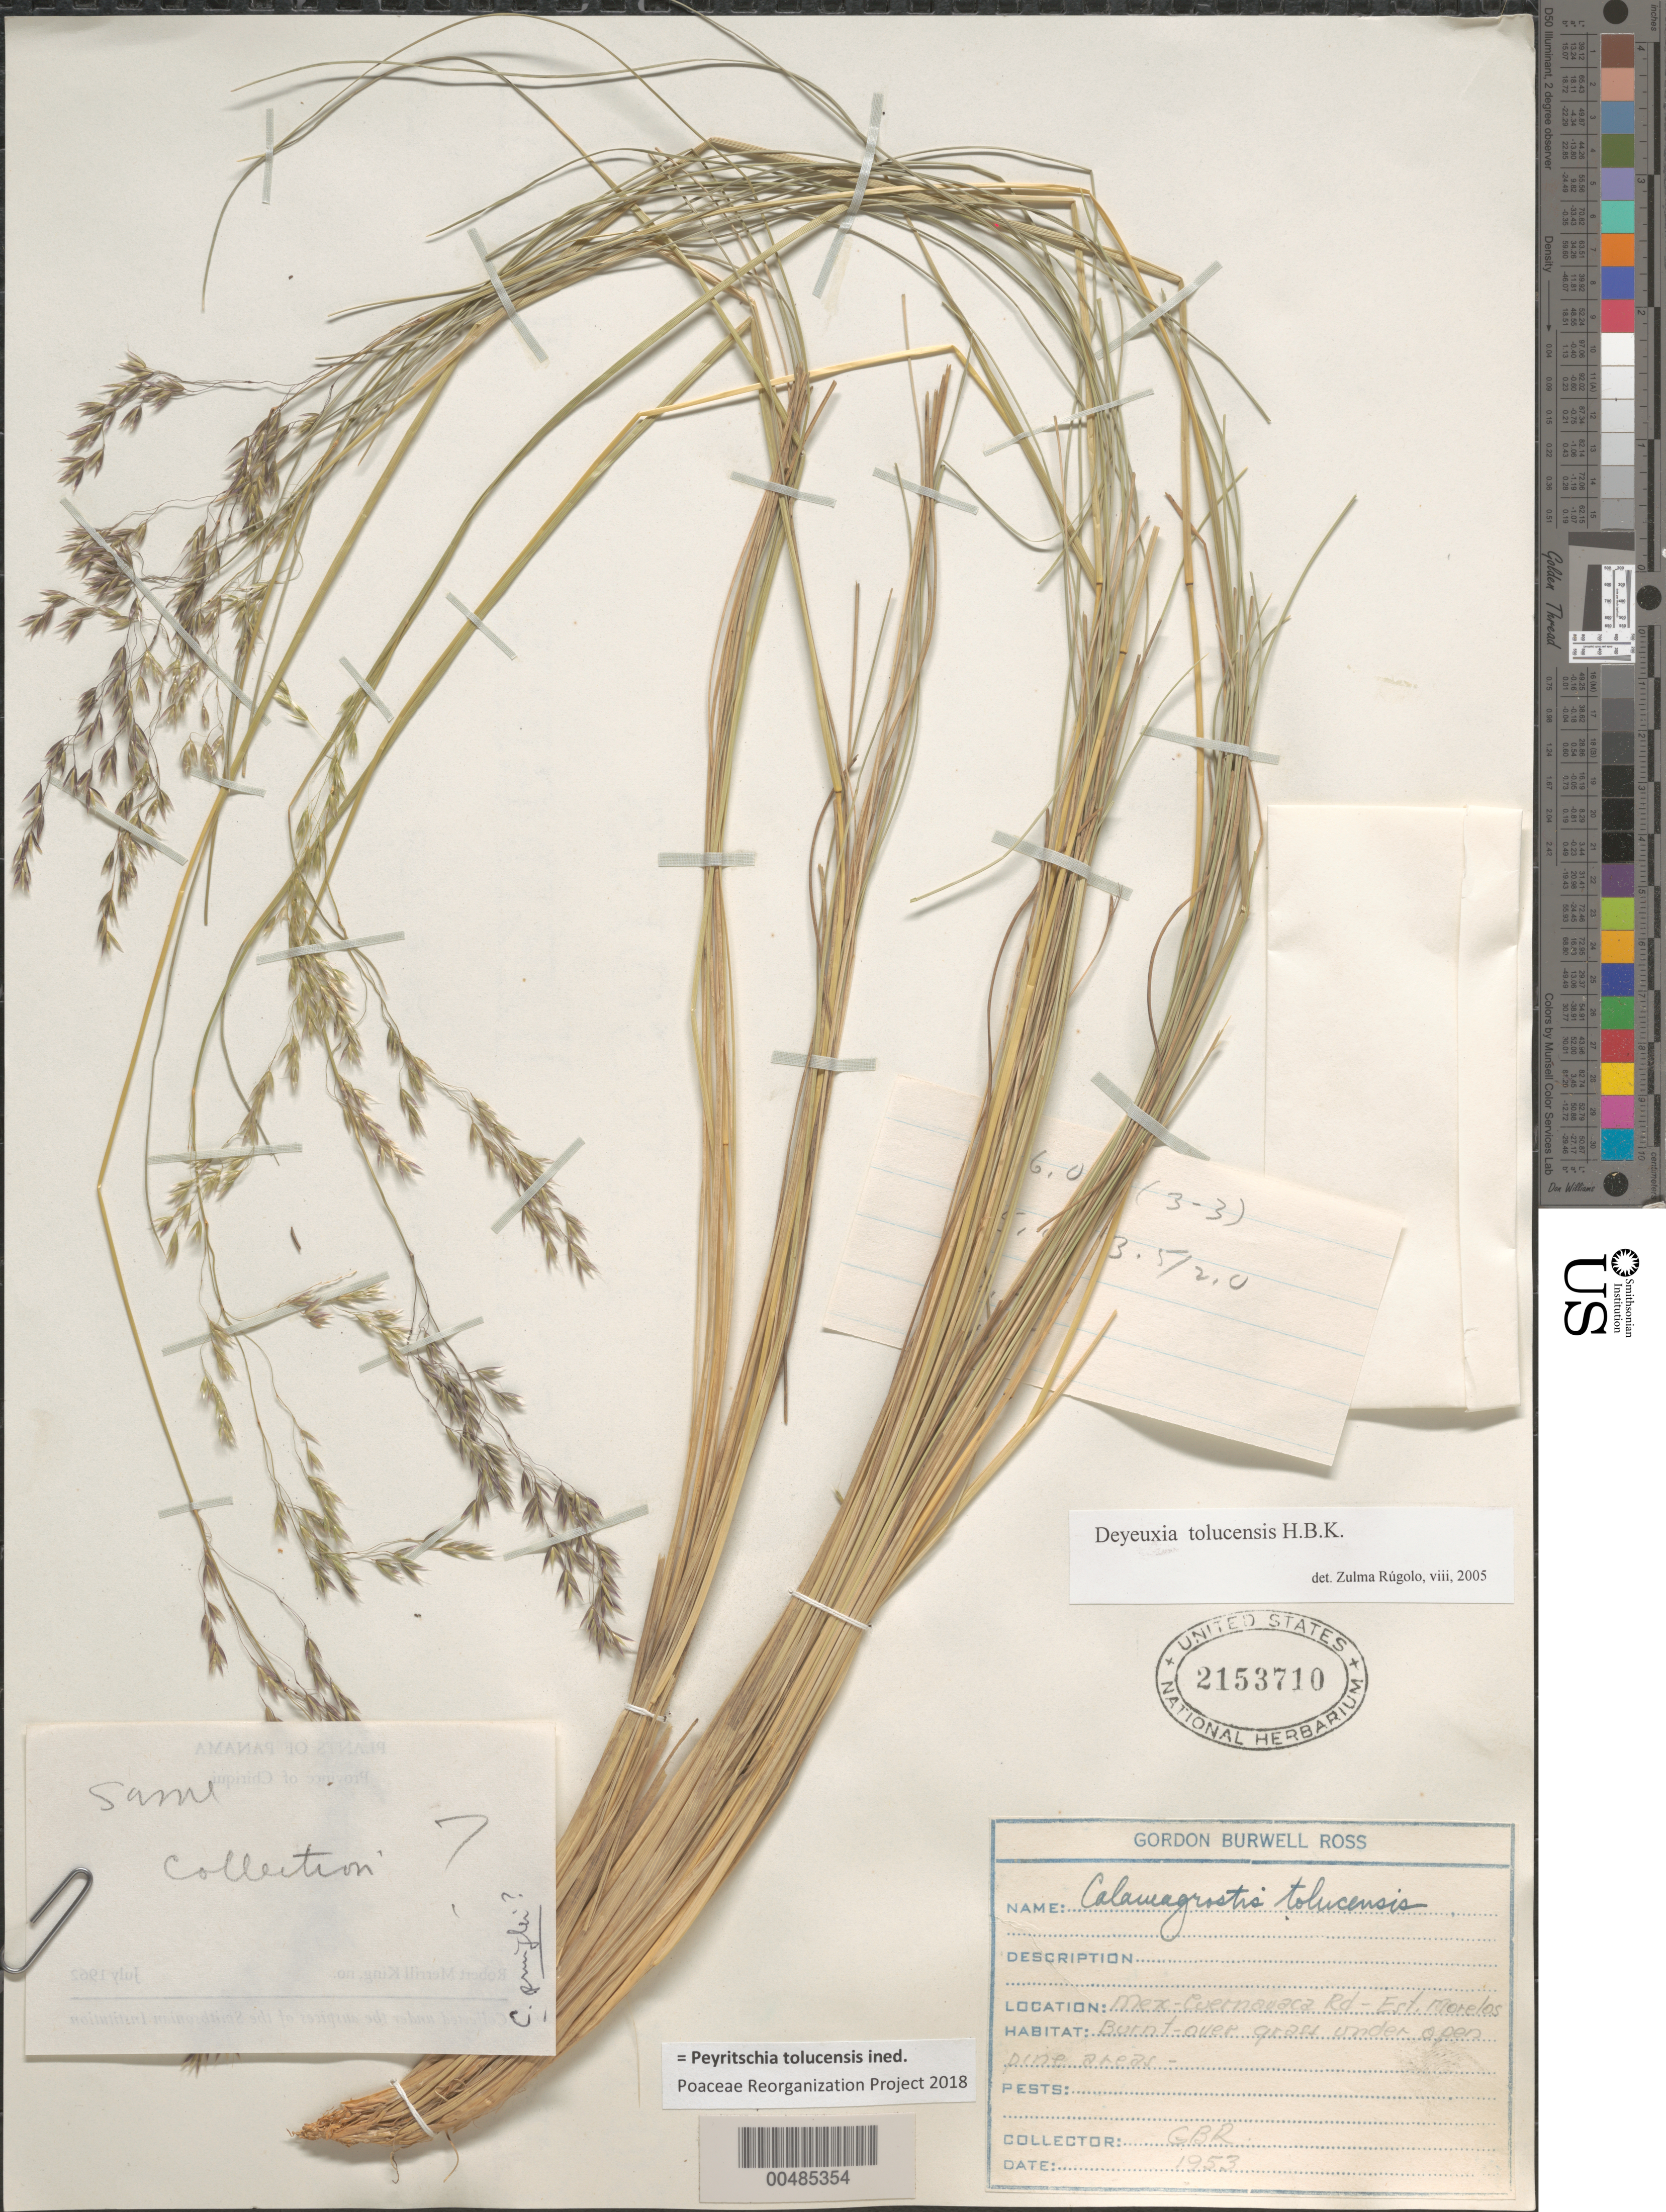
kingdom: Plantae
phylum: Tracheophyta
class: Liliopsida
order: Poales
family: Poaceae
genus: Peyritschia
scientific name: Peyritschia tolucensis ined.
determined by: Poaceae Reorganization Project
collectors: G. B. Ross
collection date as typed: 1953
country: Mexico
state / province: Morelos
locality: Cuernavaca Road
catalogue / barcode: US 2153710